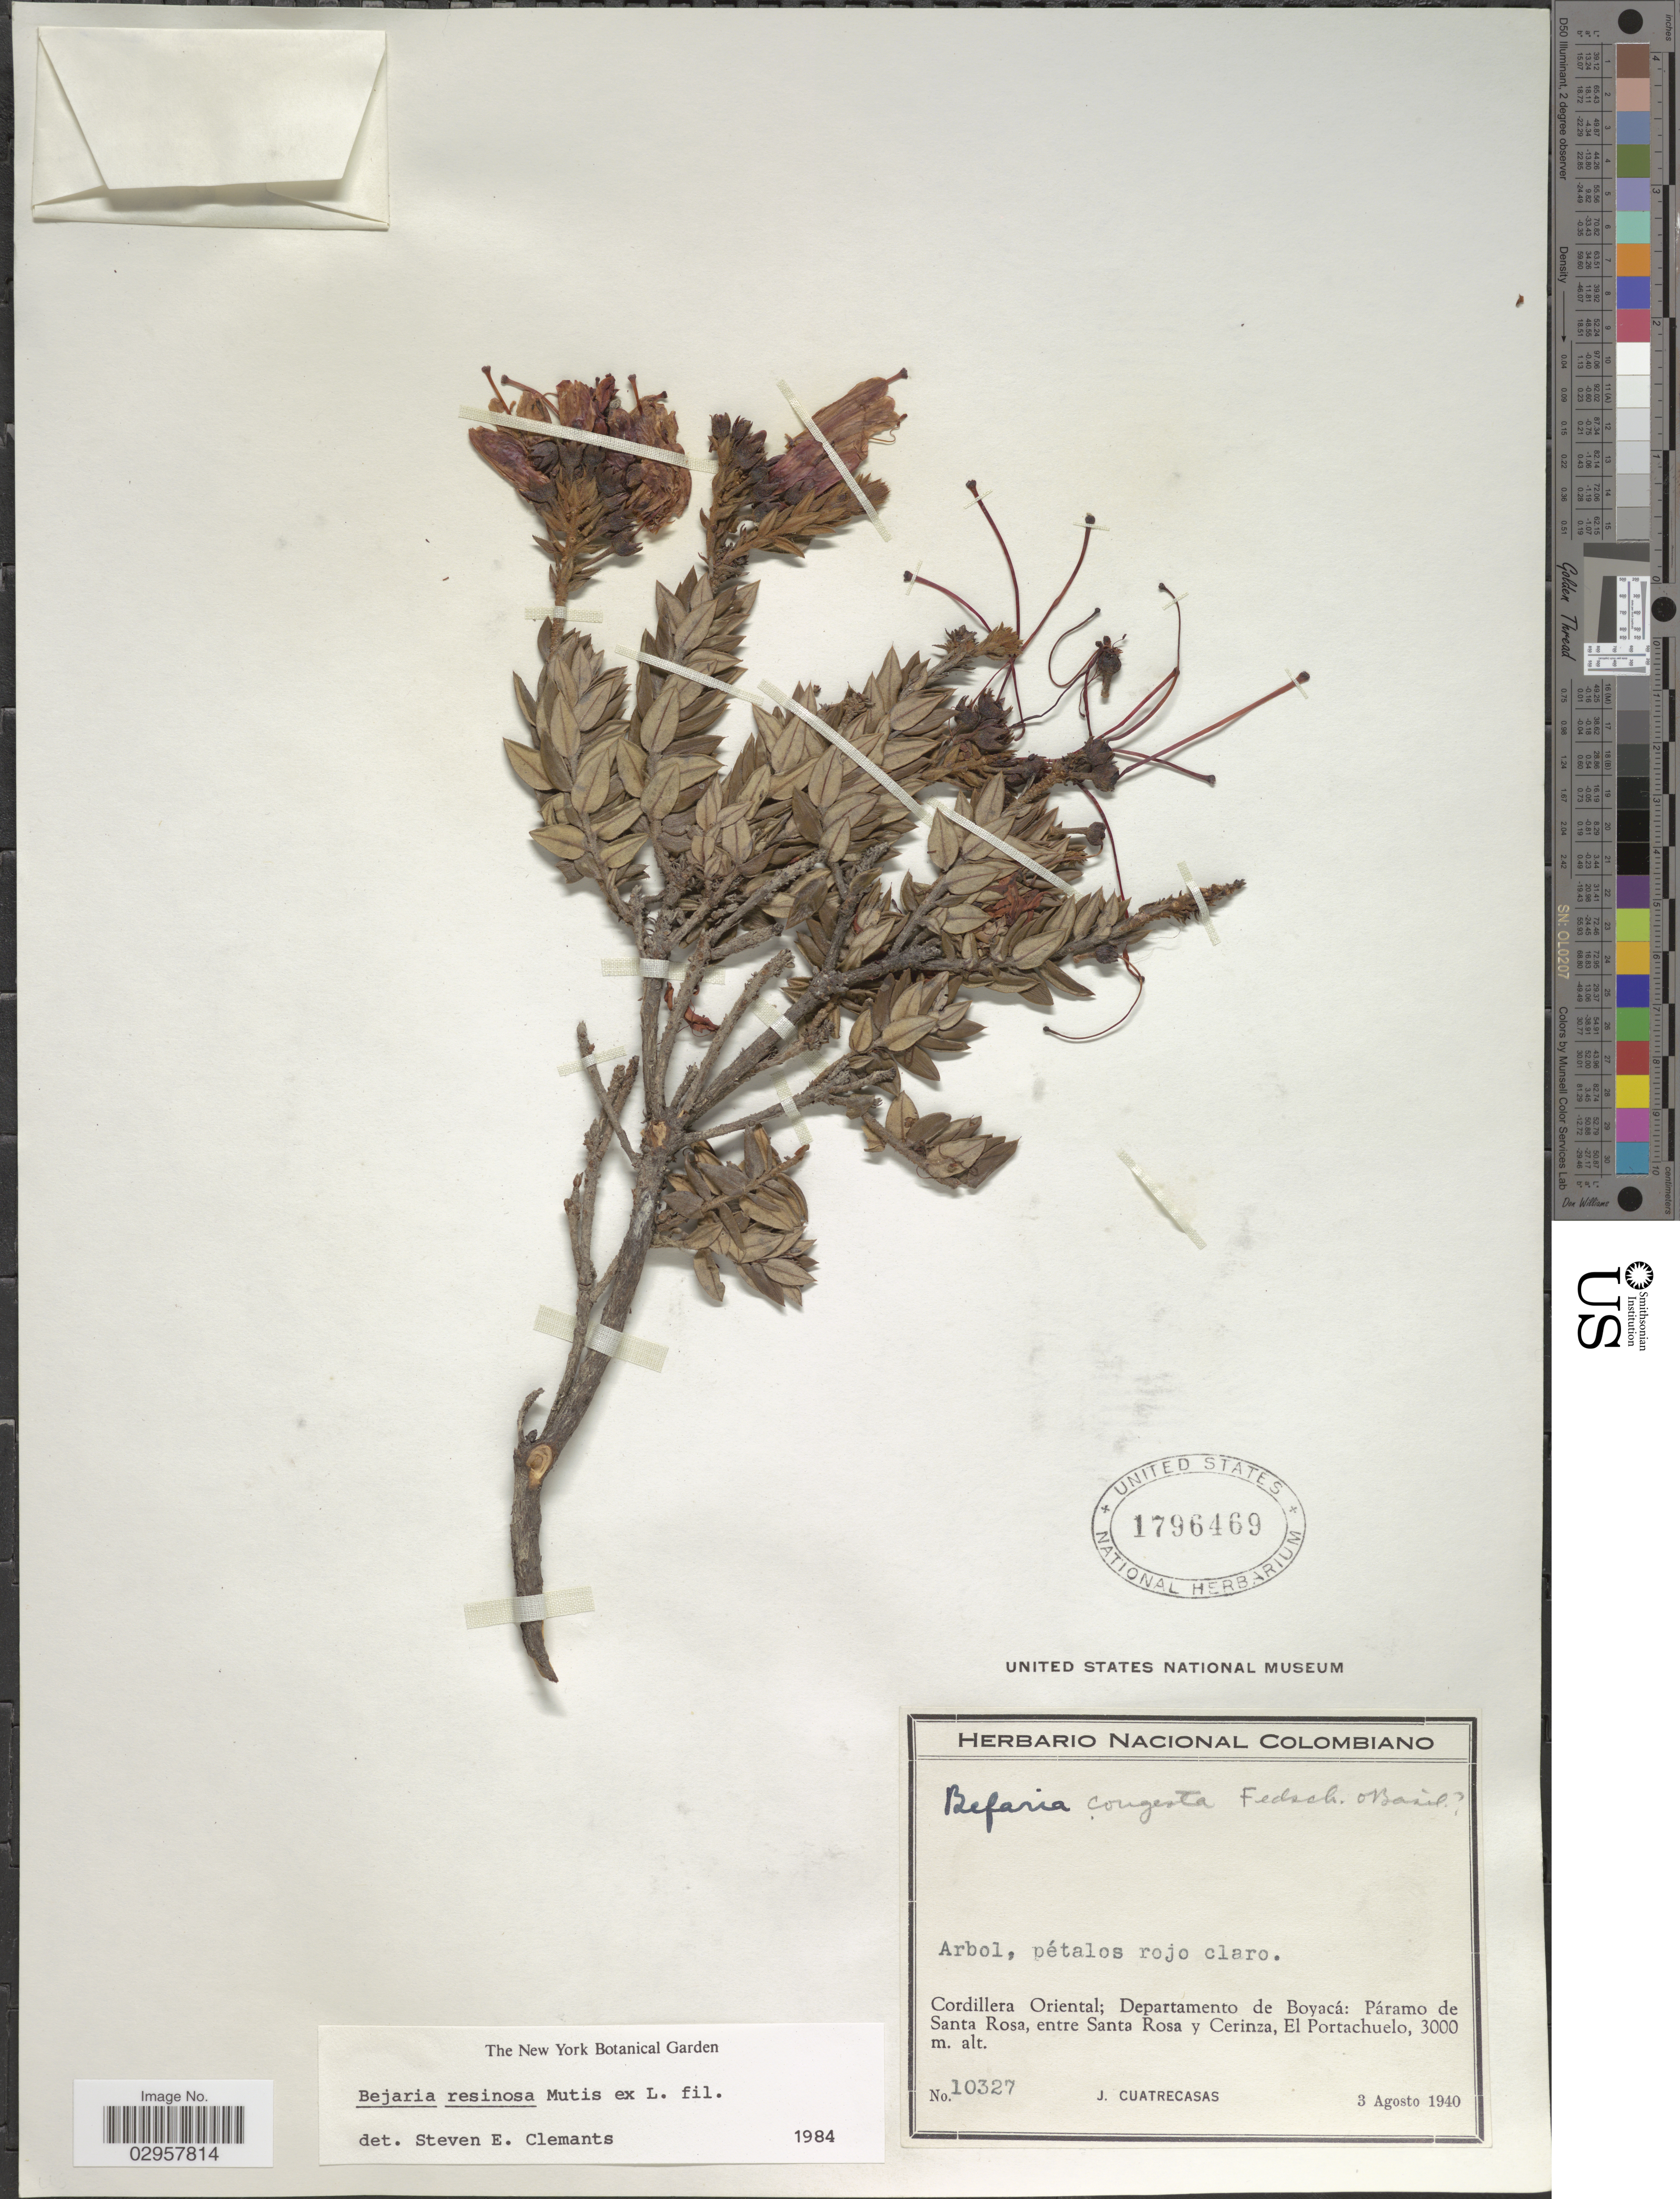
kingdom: Plantae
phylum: Tracheophyta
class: Magnoliopsida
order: Ericales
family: Ericaceae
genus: Befaria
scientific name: Befaria resinosa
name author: Mutis ex L. f.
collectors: J. Cuatrecasas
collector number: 10327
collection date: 1940-08-03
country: Colombia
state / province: Boyacá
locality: Cordillera Oriental; Departamento de Boyacá: Páramo de Santa Rosa, entre Santa Rosa y Cerinza, El Portachuelo.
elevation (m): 3000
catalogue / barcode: US 1796469